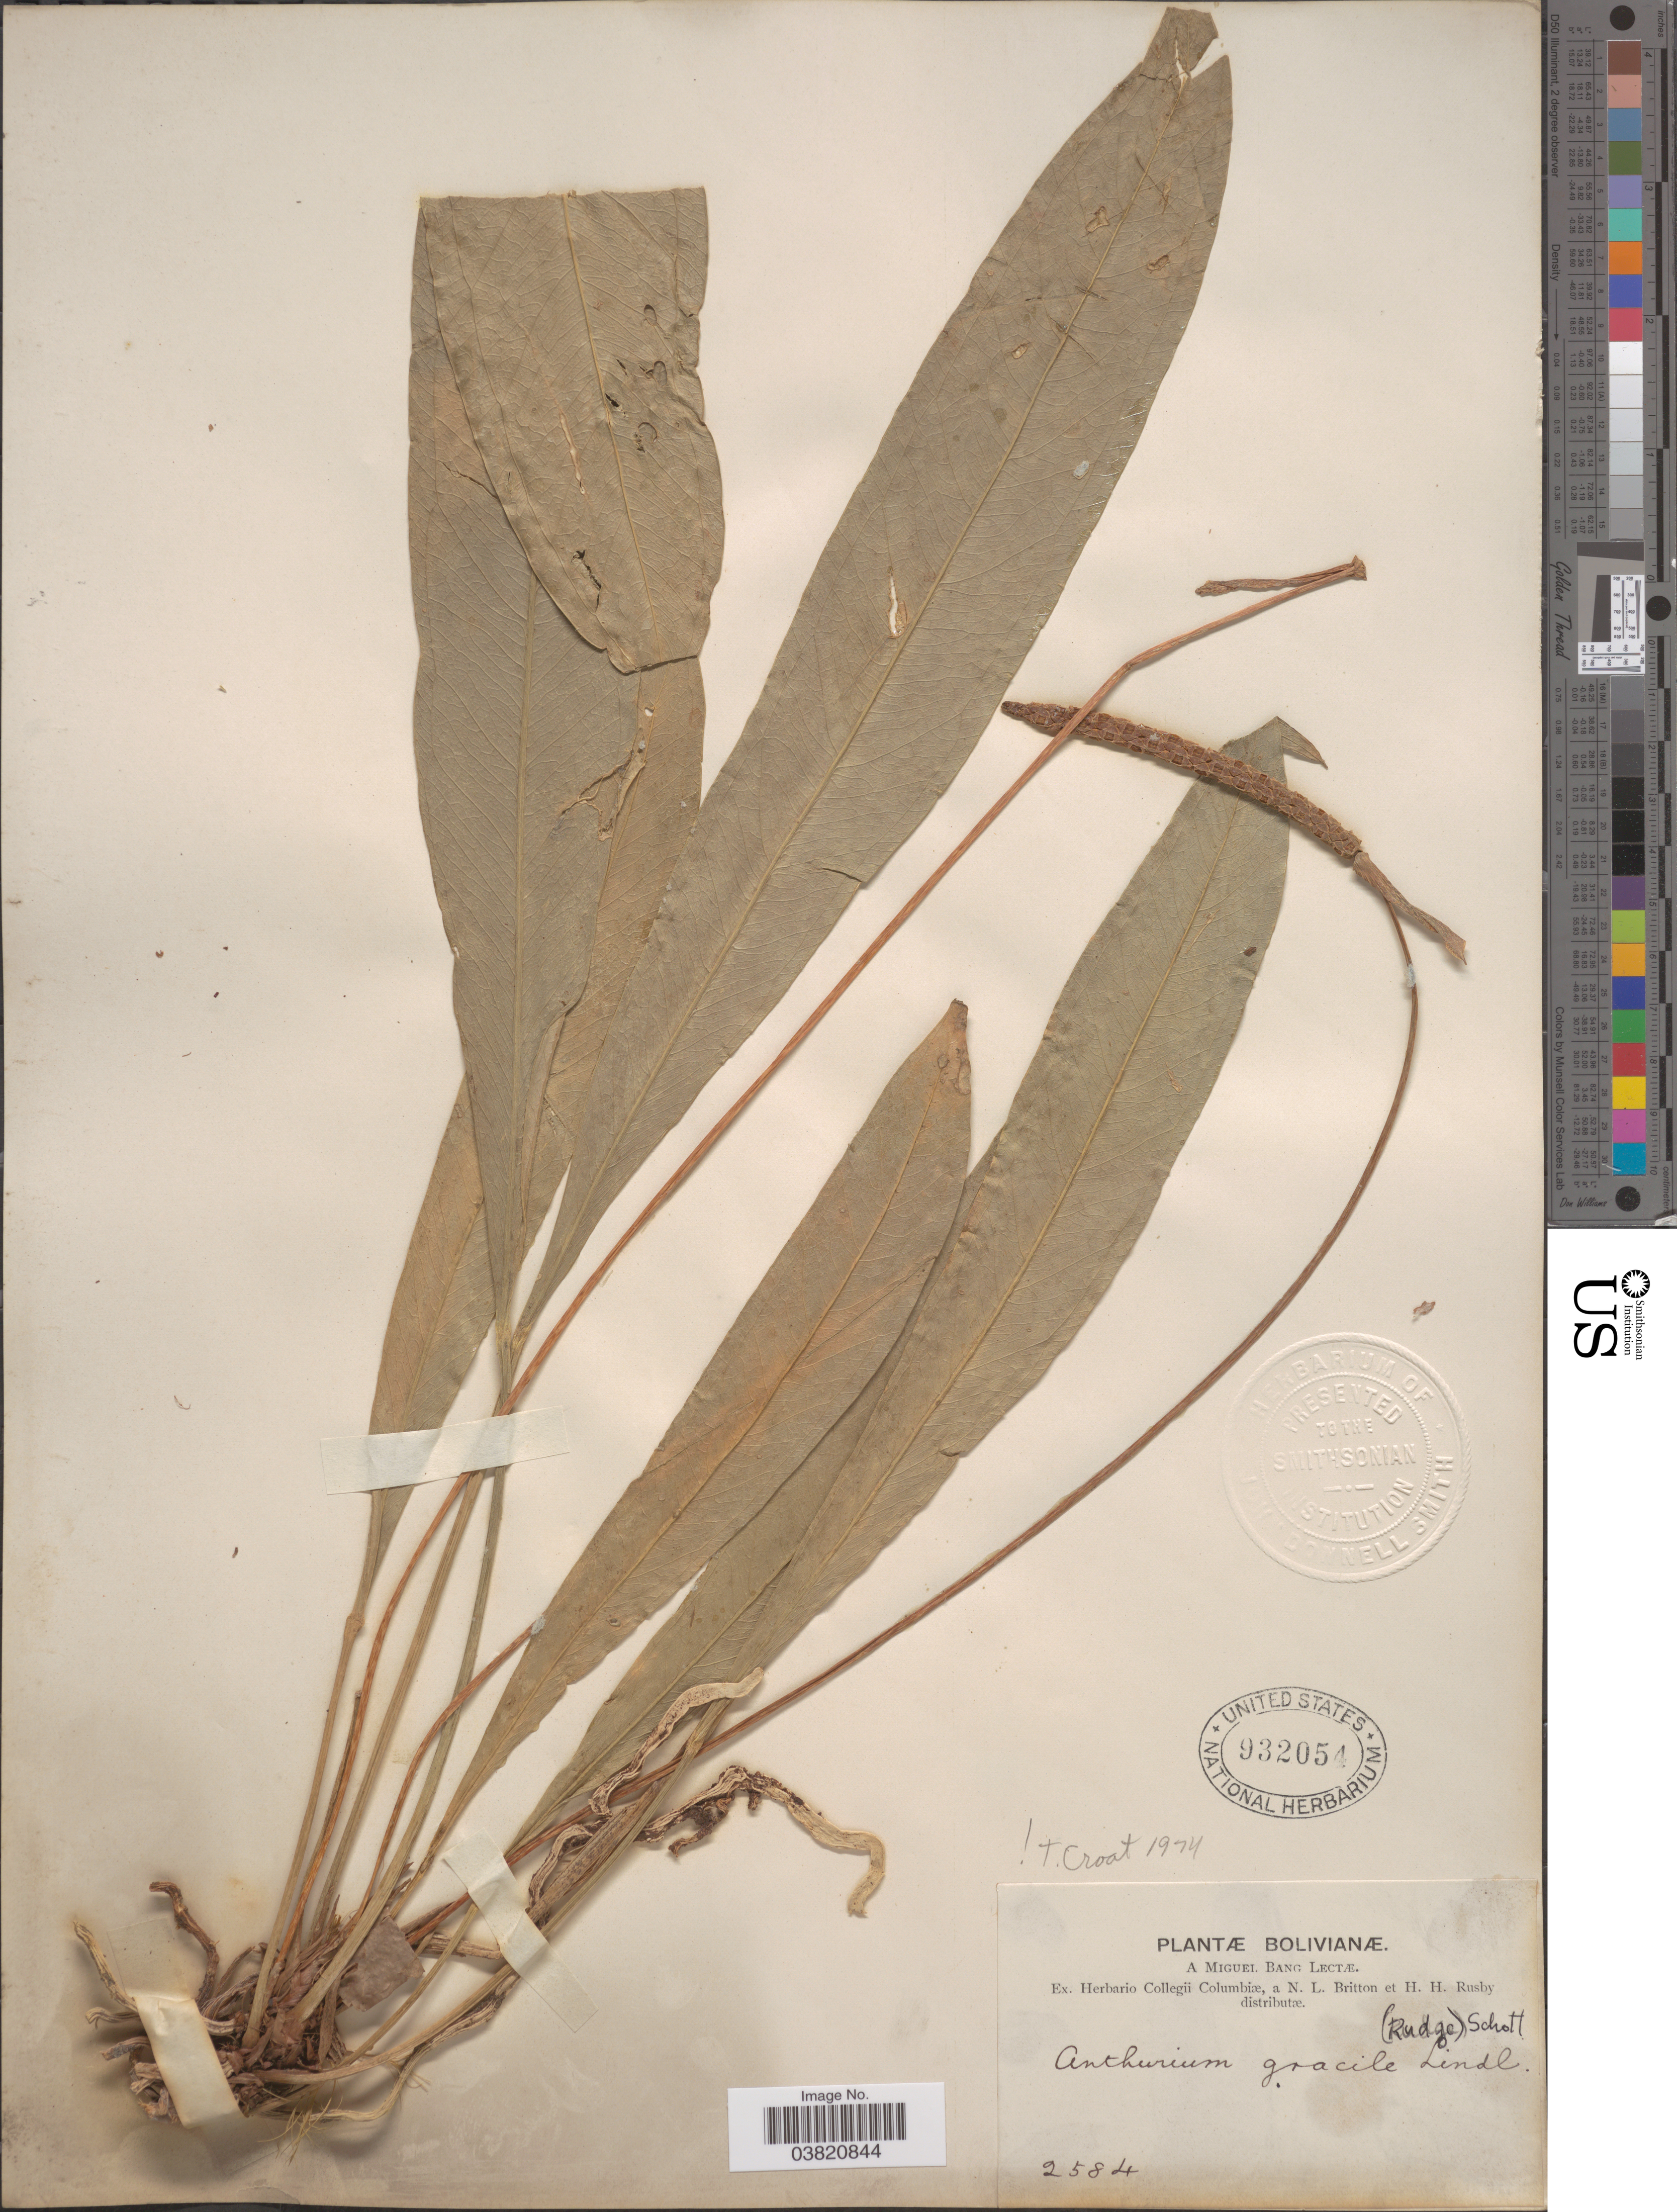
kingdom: Plantae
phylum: Tracheophyta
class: Liliopsida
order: Alismatales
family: Araceae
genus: Anthurium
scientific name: Anthurium gracile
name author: (Rudge) Schott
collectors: M. Bang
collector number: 2584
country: Bolivia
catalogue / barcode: US 932054